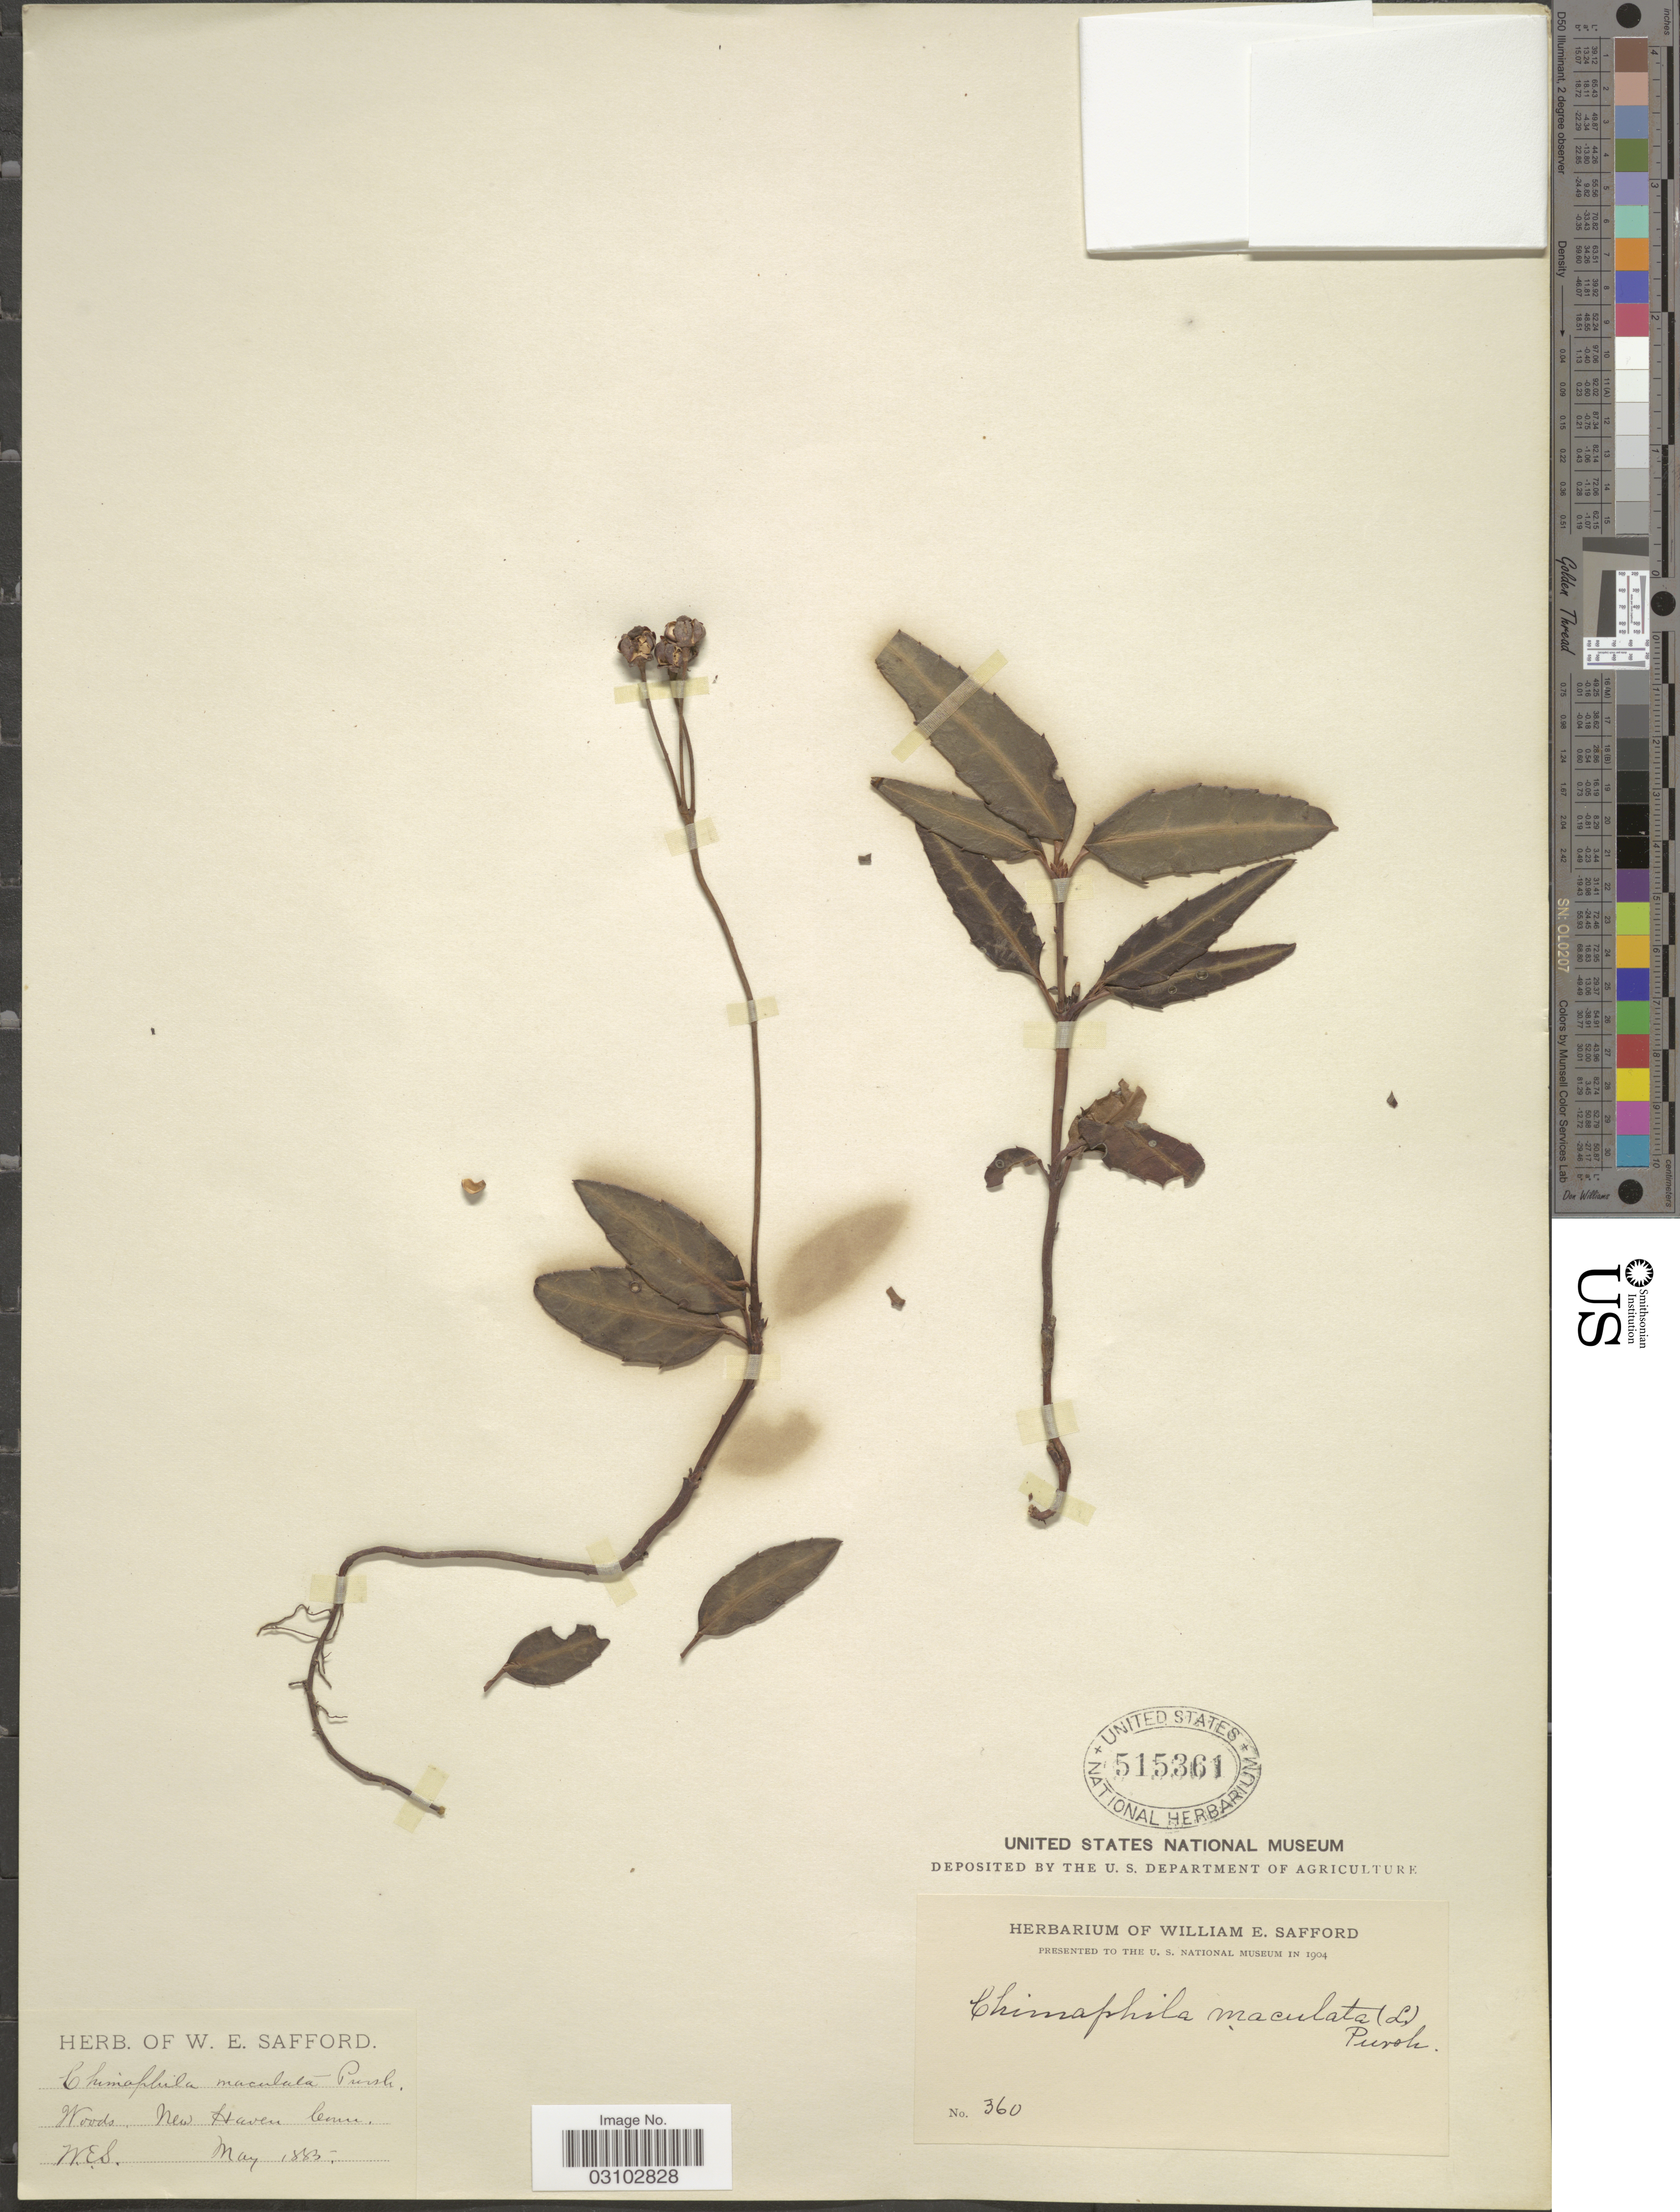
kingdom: Plantae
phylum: Tracheophyta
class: Magnoliopsida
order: Ericales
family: Ericaceae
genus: Chimaphila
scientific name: Chimaphila maculata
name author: (L.) Pursh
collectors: W. E. Safford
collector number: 360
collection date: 1885-05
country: United States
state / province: Connecticut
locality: New Haven.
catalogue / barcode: US 515361